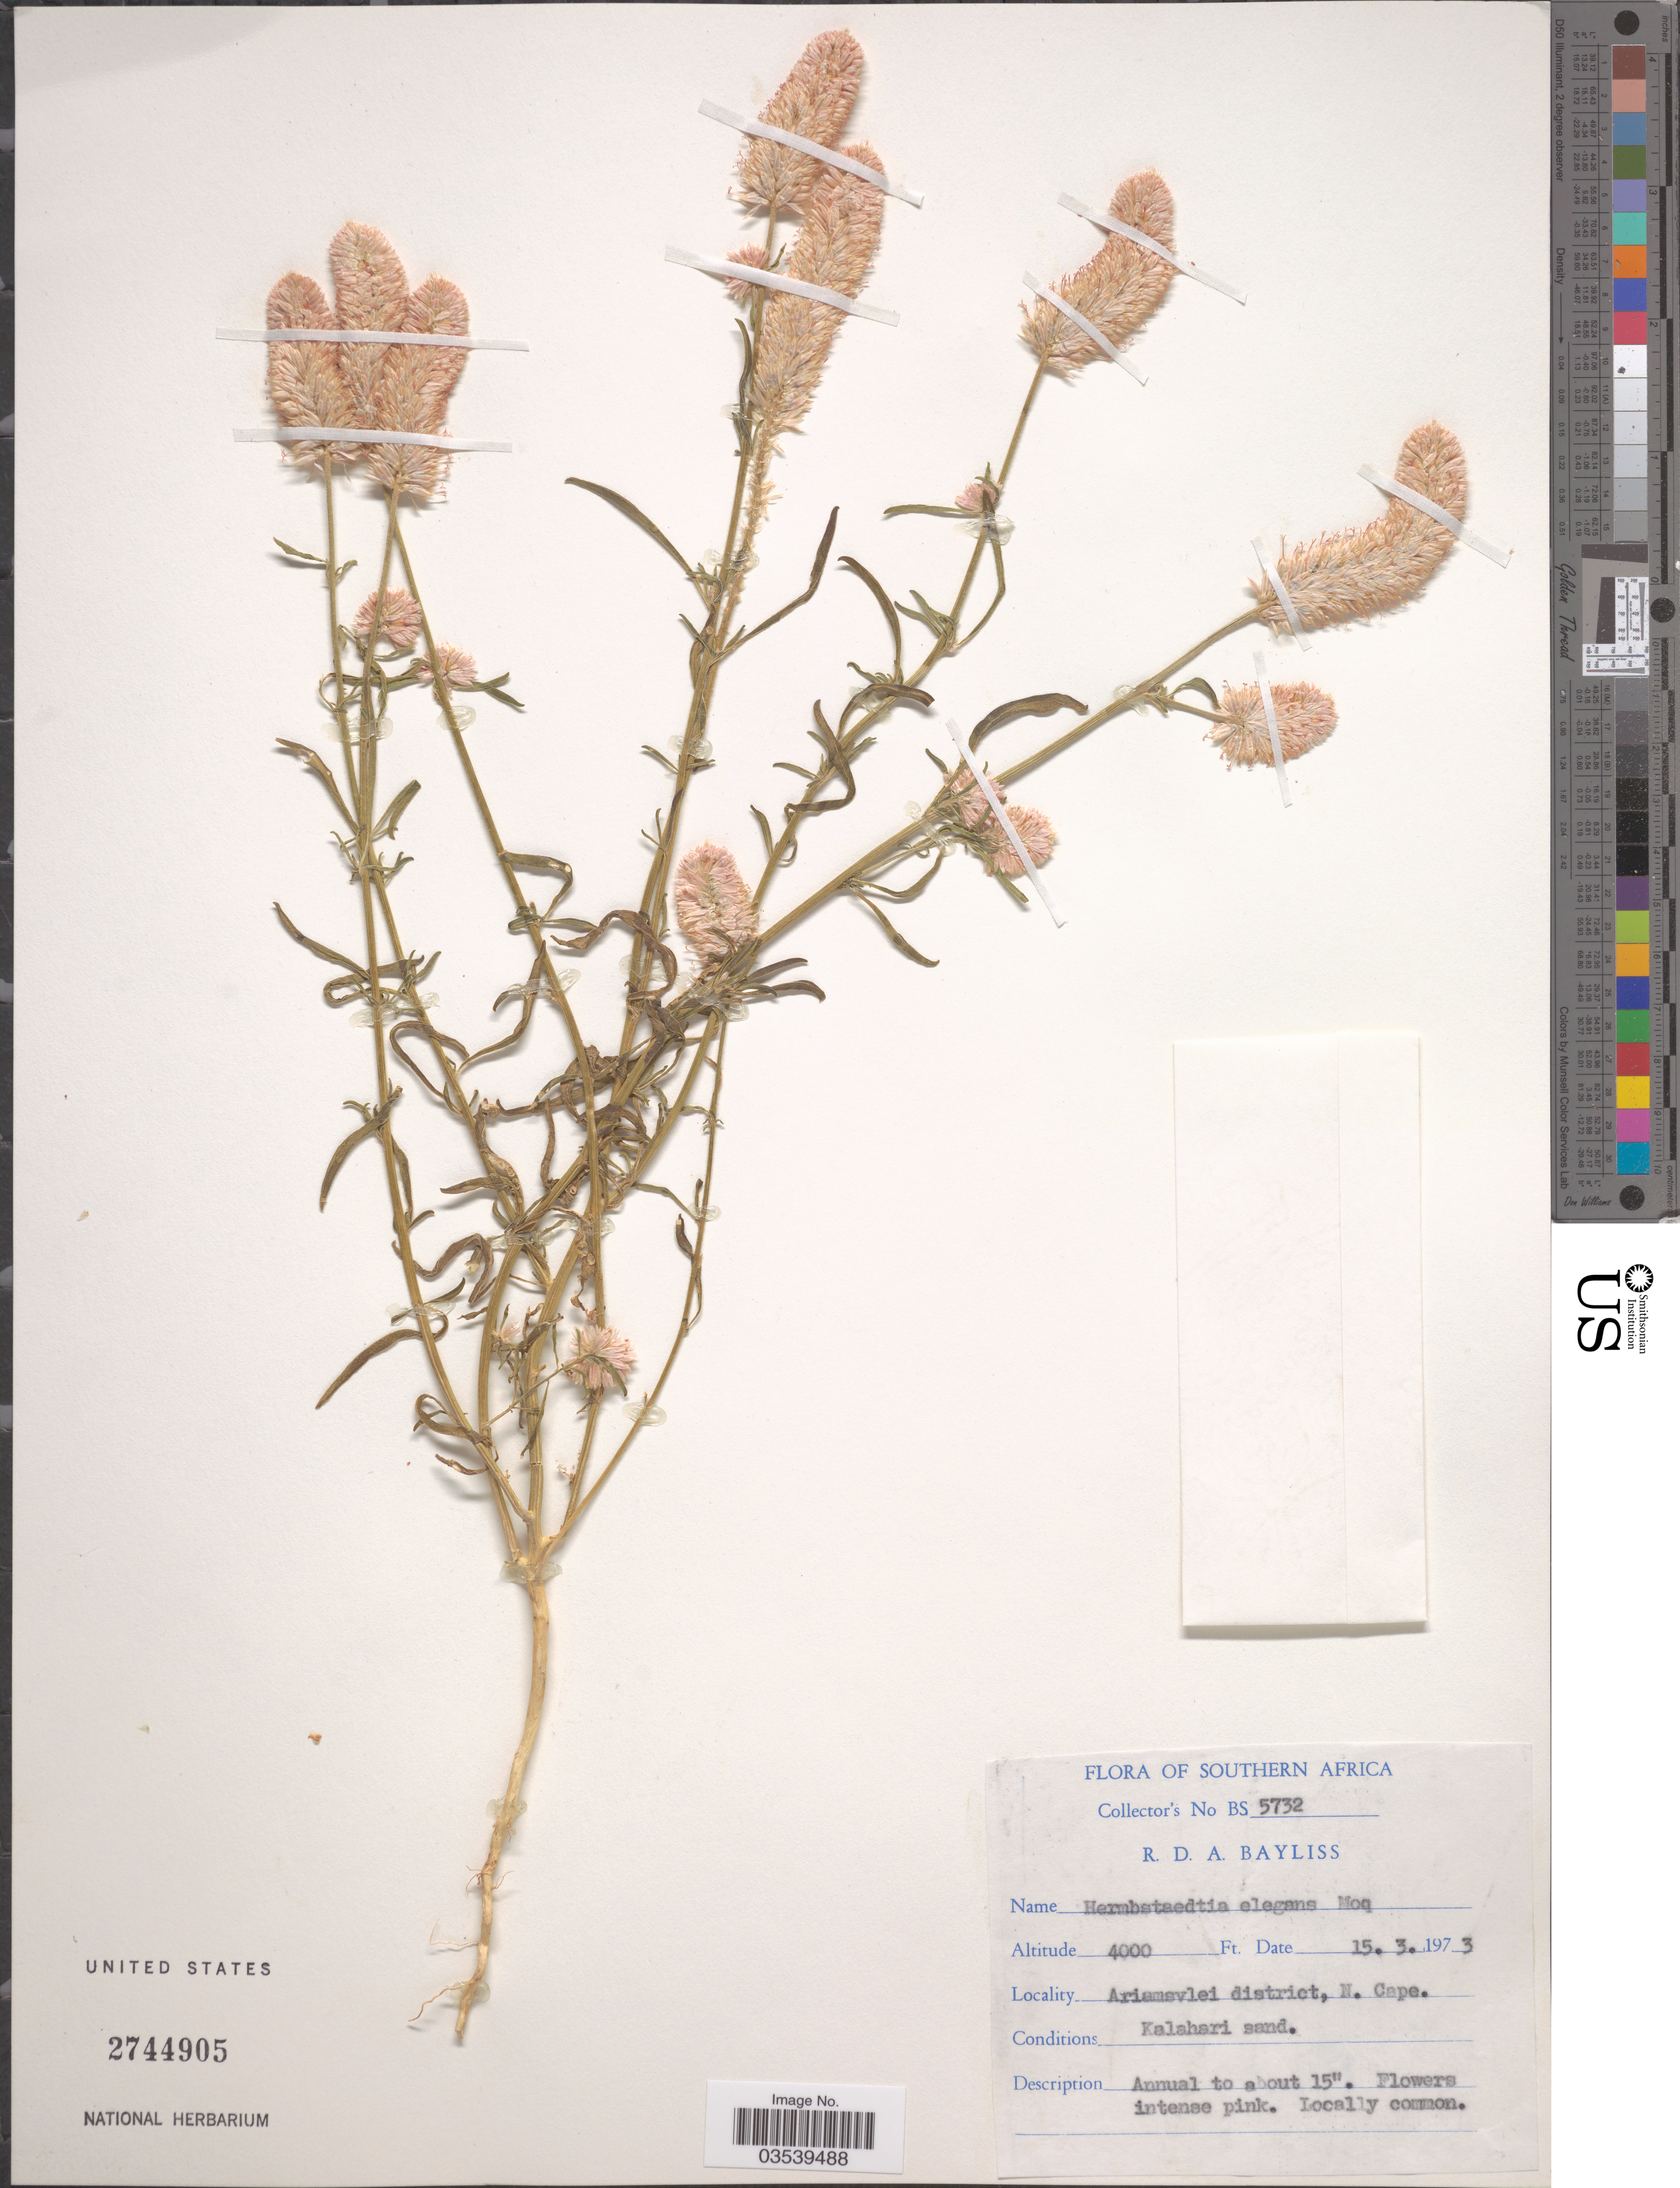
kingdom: Plantae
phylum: Tracheophyta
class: Magnoliopsida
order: Caryophyllales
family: Amaranthaceae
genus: Hermbstaedtia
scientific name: Hermbstaedtia elegans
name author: Moq.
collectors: R. Bayliss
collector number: BS5732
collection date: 1973-03-15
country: South Africa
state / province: Northern Cape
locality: Ariamsvlei district, N. Cape.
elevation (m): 1219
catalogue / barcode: US 2744905